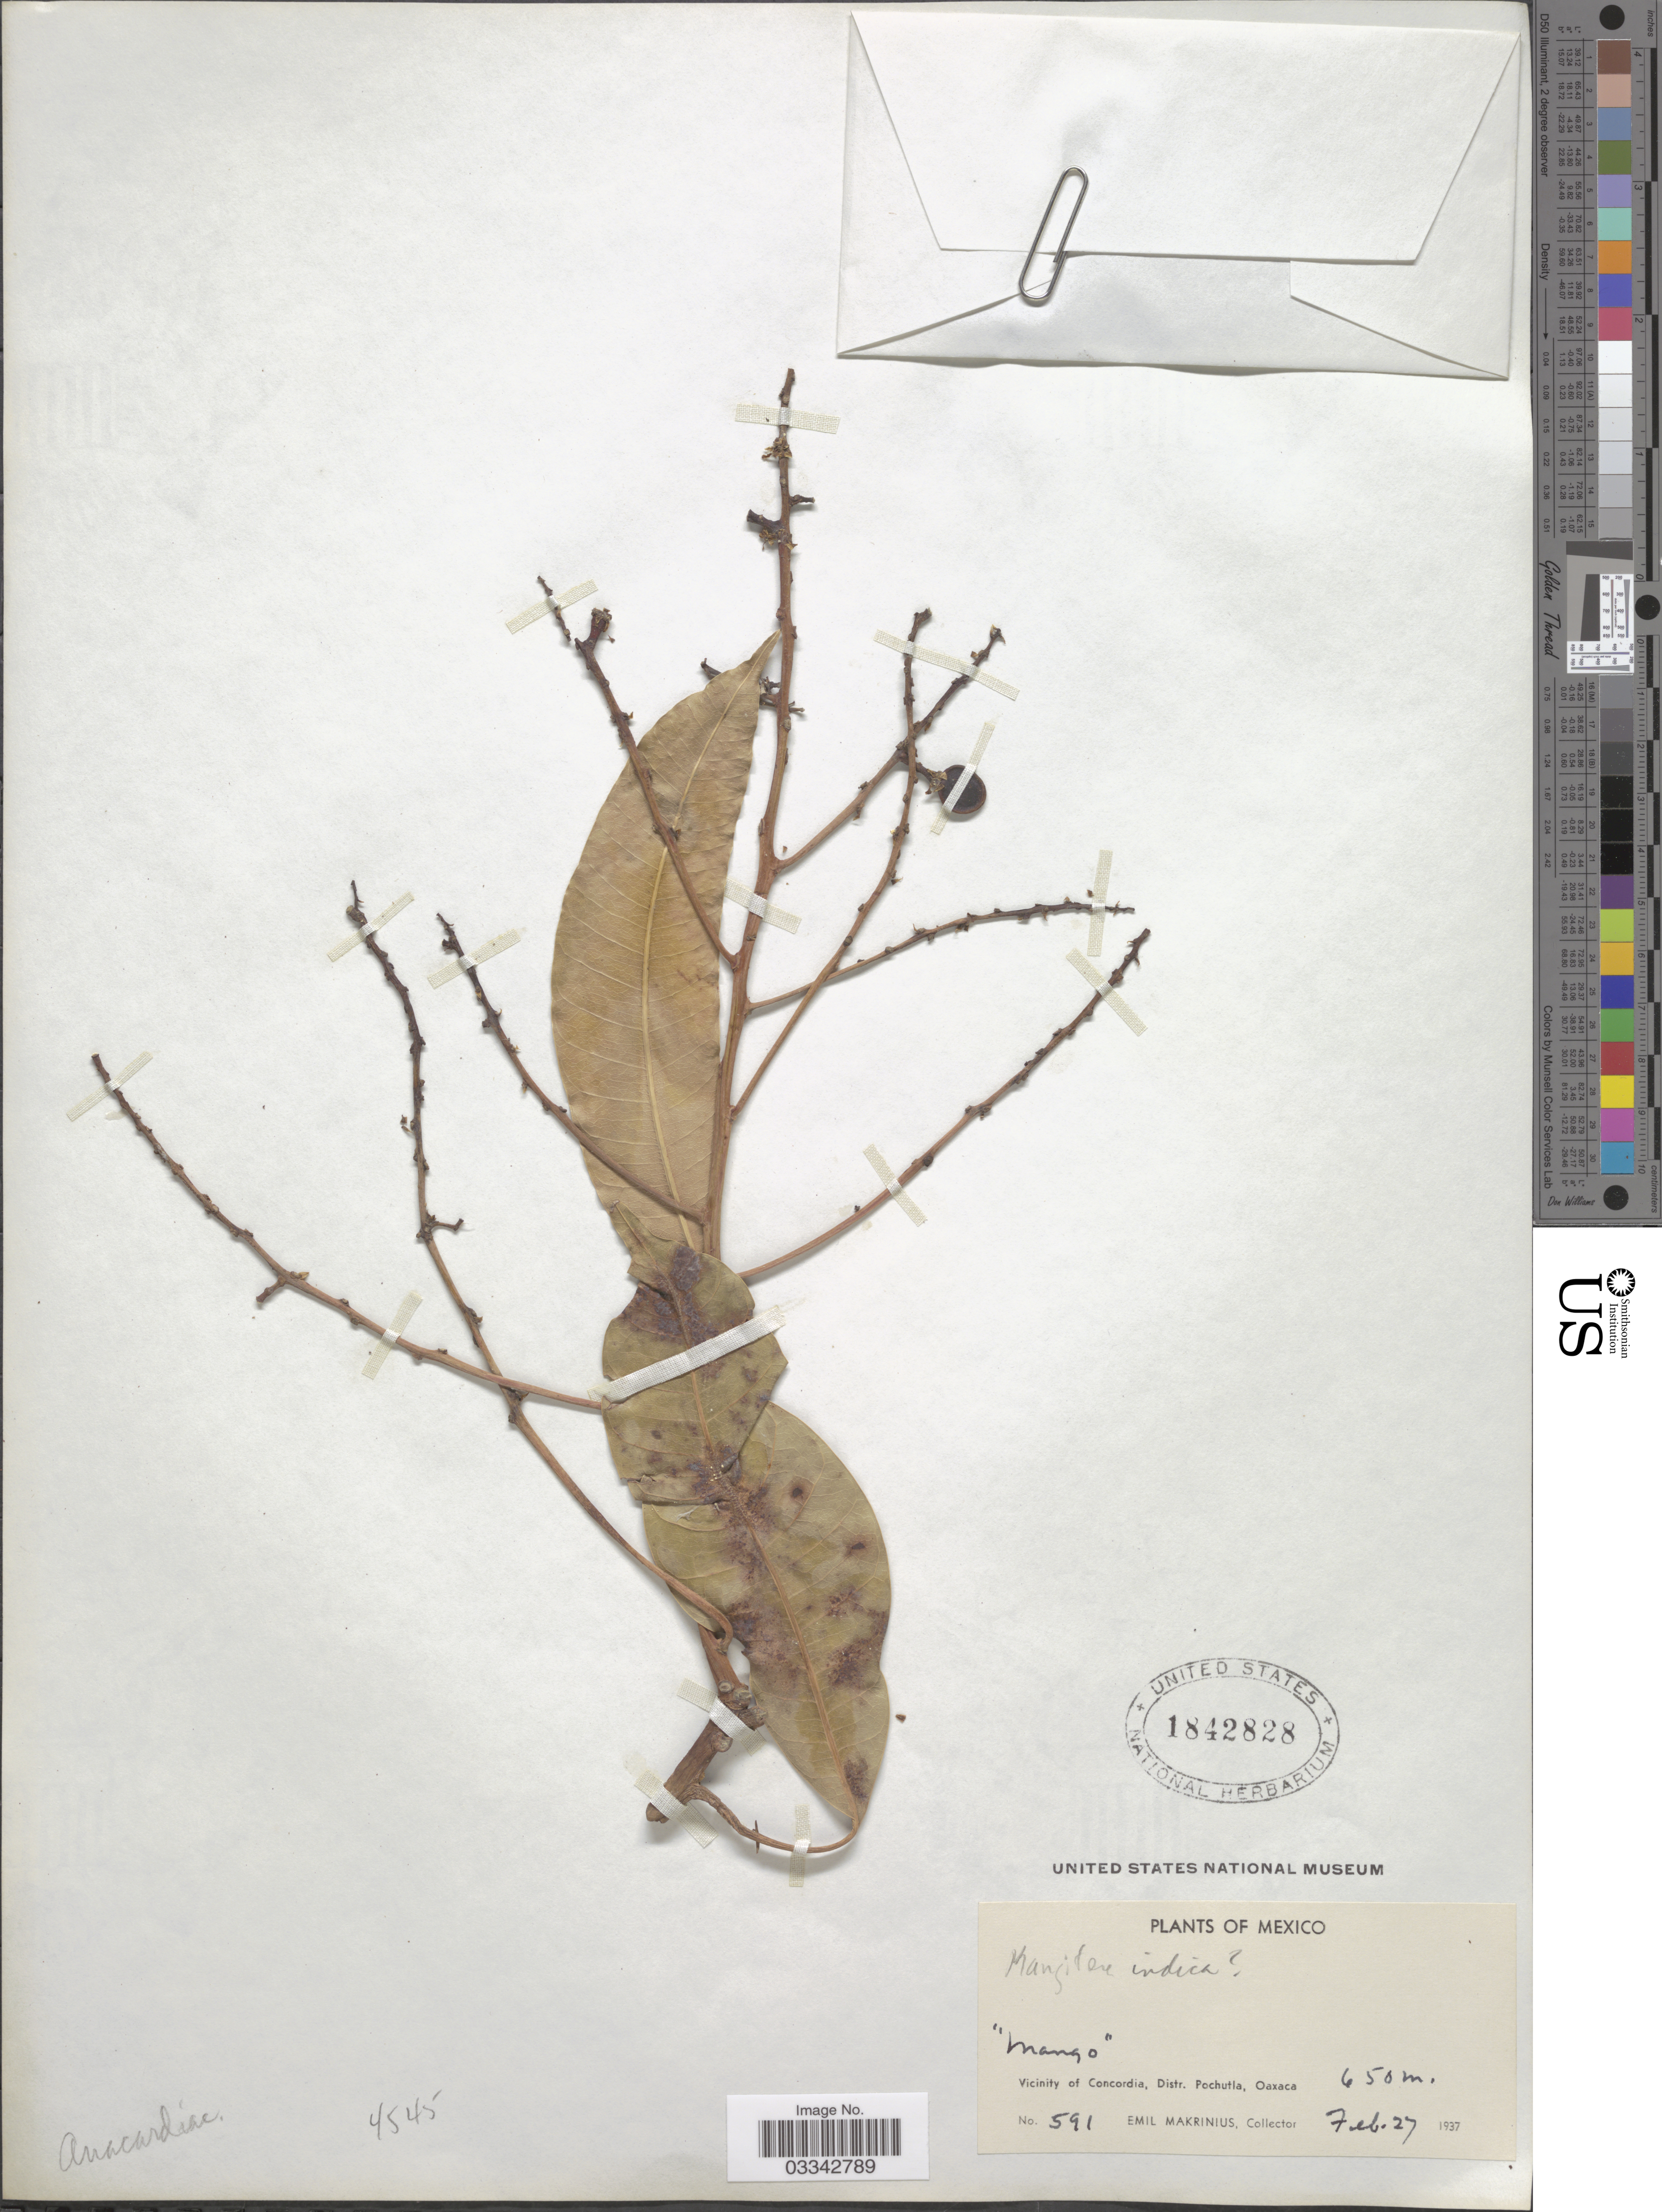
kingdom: Plantae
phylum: Tracheophyta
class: Magnoliopsida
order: Sapindales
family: Anacardiaceae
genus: Mangifera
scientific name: Mangifera indica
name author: L.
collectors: E. Makrinius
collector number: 591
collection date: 1937-02-27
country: Mexico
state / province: Oaxaca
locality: Vicinity of Concordia, Distr. Pochutla.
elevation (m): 650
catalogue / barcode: US 1842828